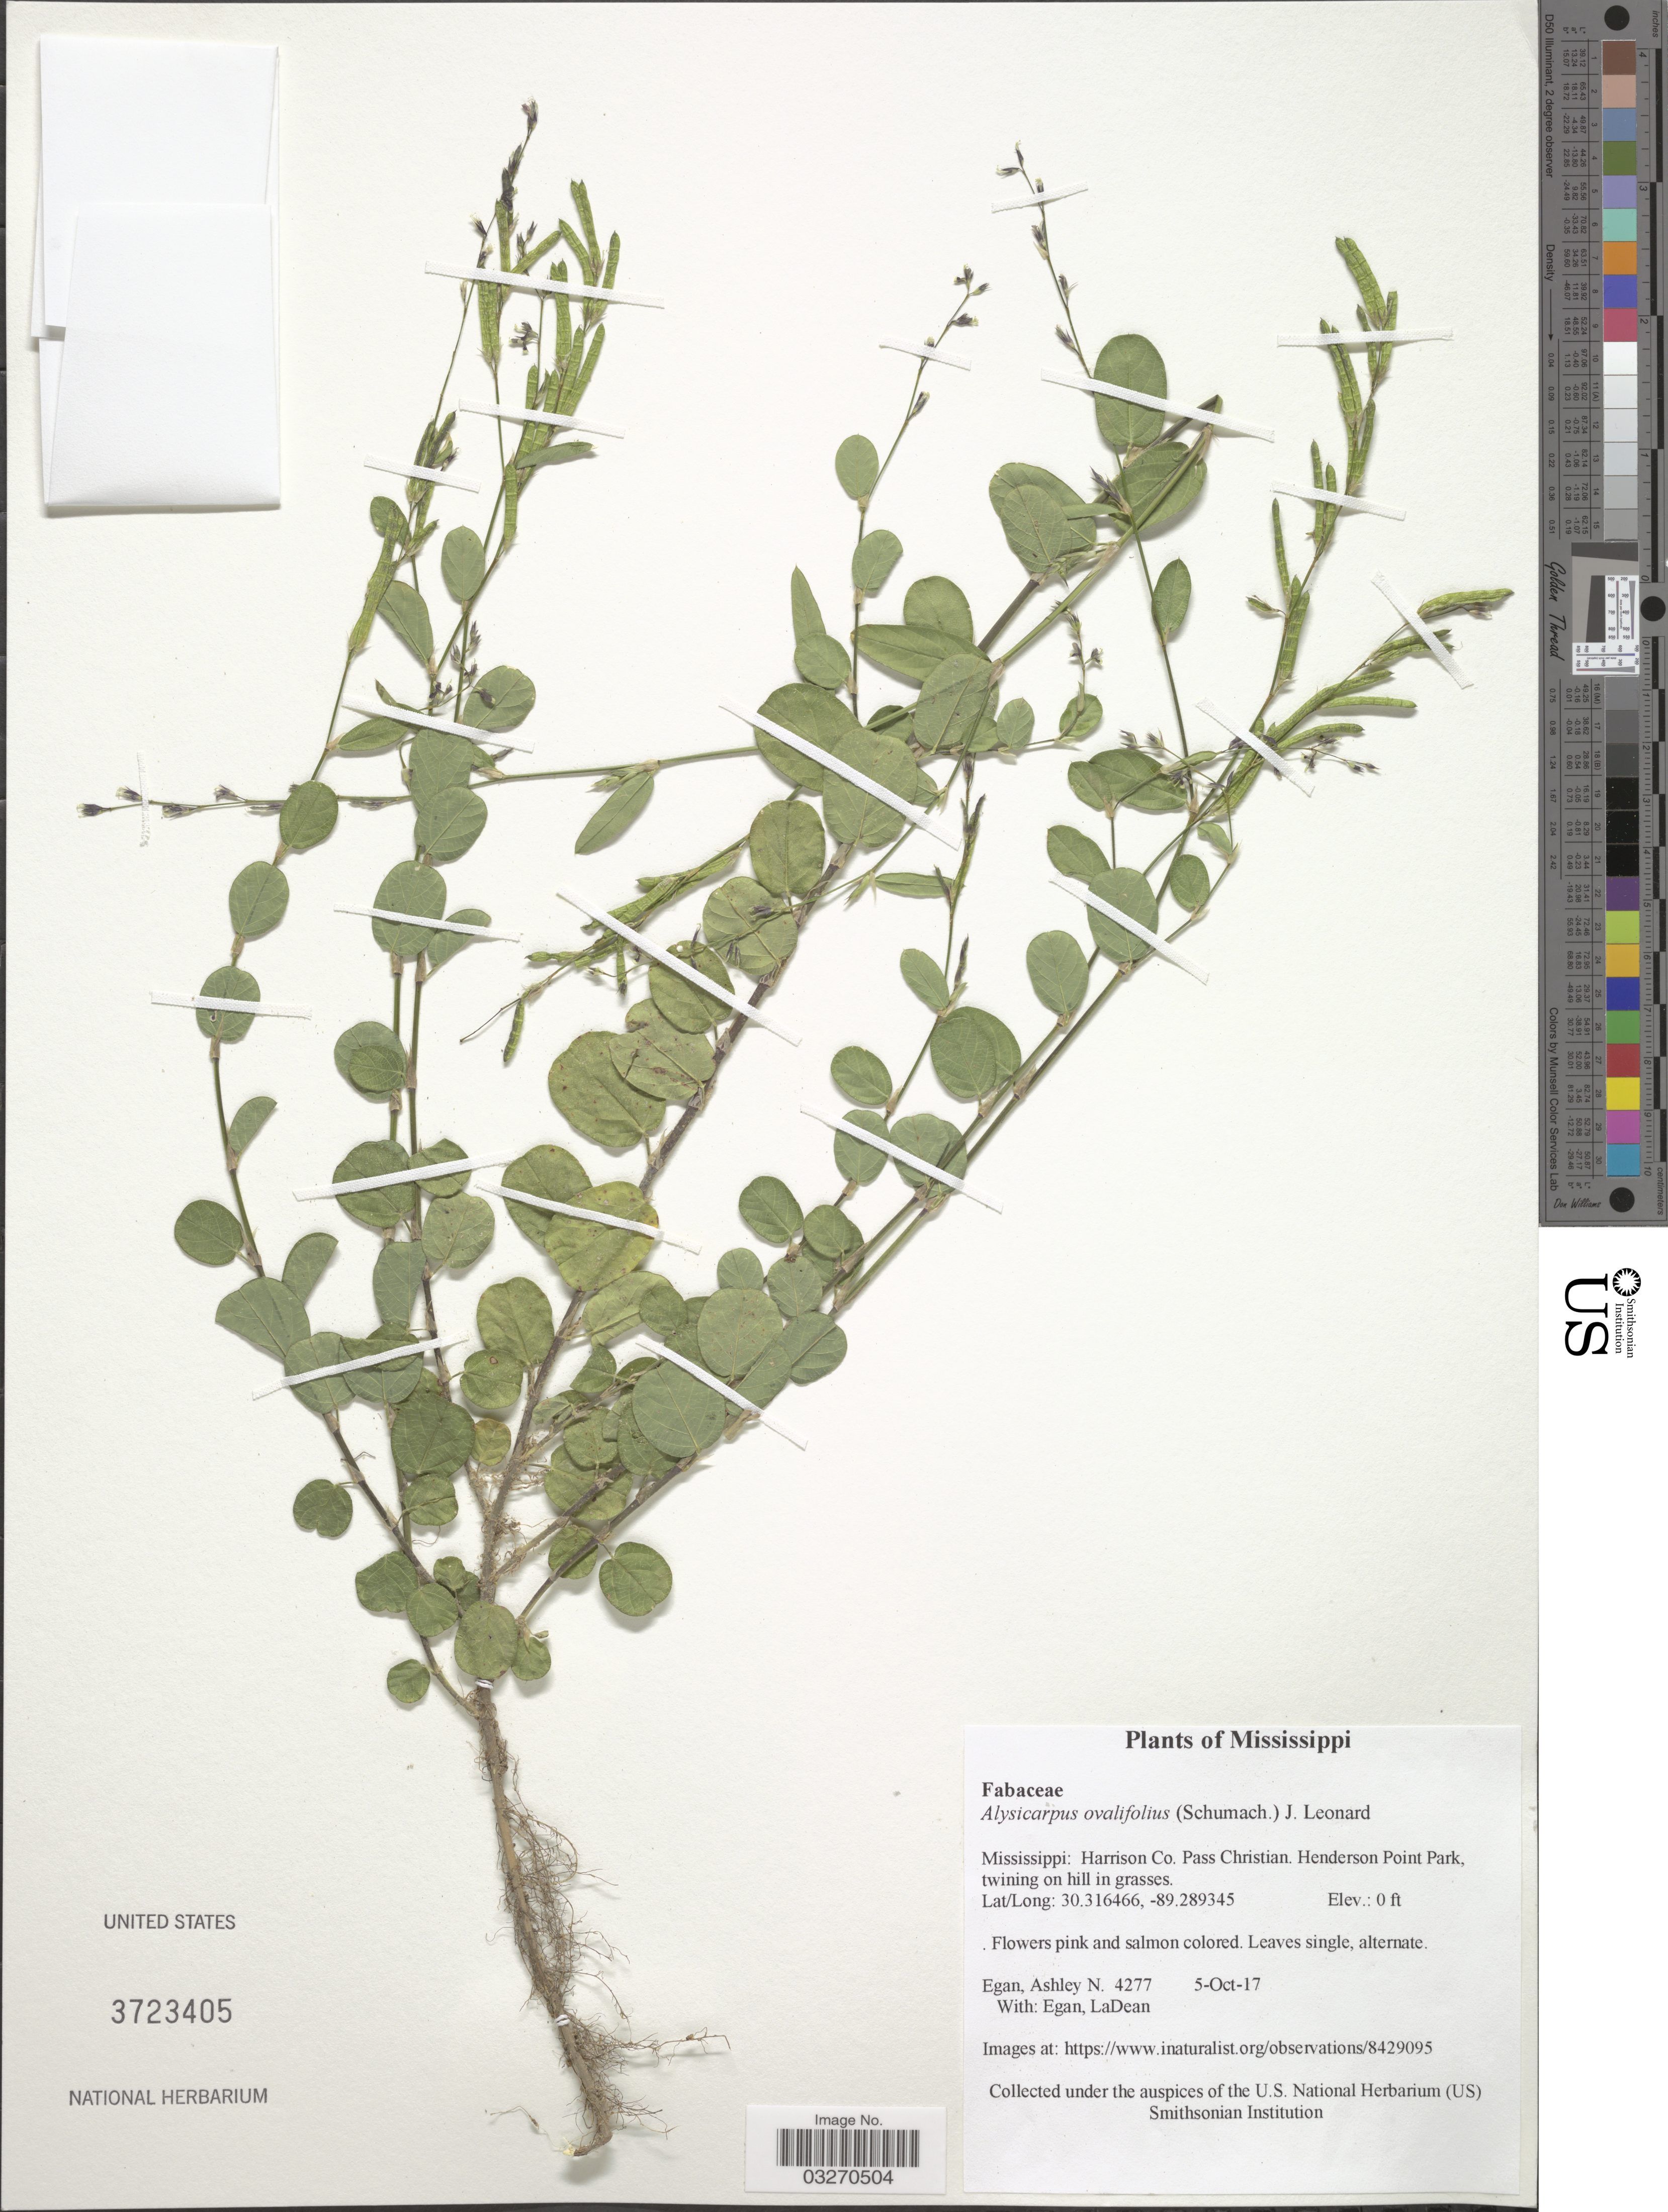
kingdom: Plantae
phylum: Tracheophyta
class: Magnoliopsida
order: Fabales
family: Fabaceae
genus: Alysicarpus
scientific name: Alysicarpus ovalifolius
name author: (Schumach.) J. Léonard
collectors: A. N. Egan & E. Ladean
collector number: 4277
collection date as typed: Transcribed d/m/y: 5/10/17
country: United States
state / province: Mississippi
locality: Harrison Co. Pass Christian. Henderson Point Park, twining on hill in grasses.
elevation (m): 0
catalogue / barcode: US 3723405